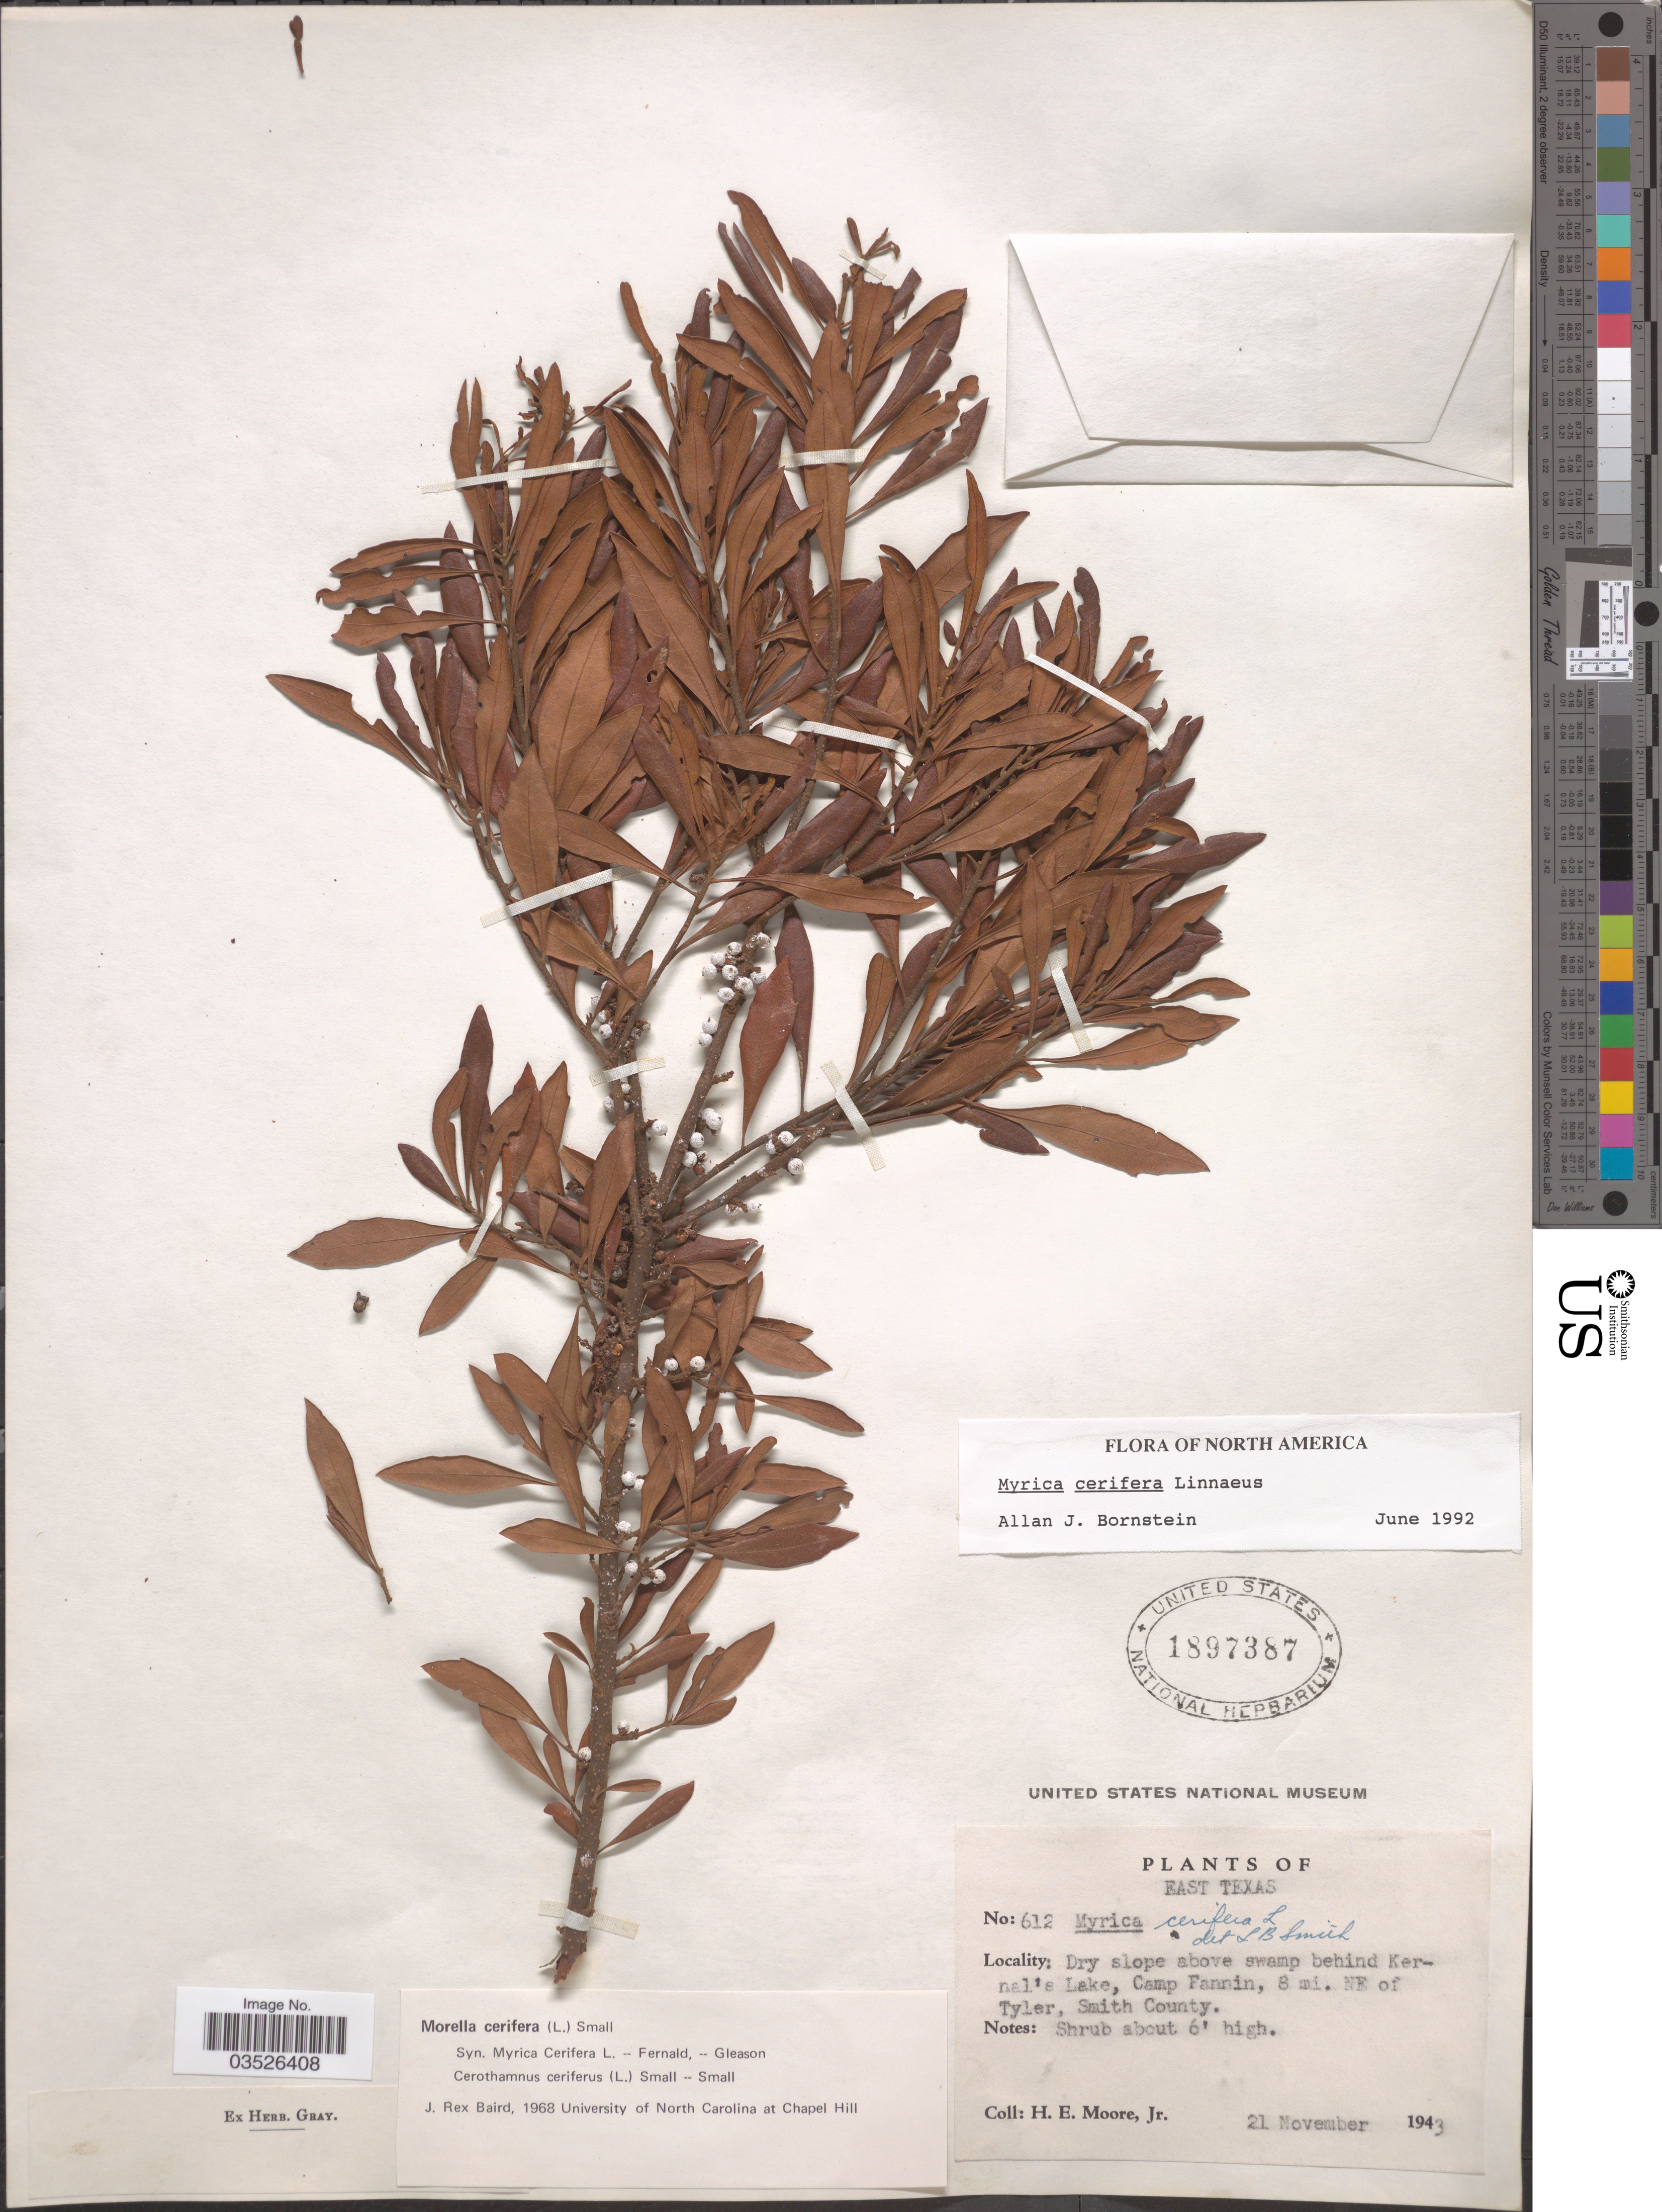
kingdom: Plantae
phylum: Tracheophyta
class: Magnoliopsida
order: Fagales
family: Myricaceae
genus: Morella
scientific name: Morella cerifera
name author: (L.) Small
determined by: Baird, James Rex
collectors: H. Moore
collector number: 612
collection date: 1943-11-21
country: United States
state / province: Texas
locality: East Texas. Dry slope above swamp behind Kernal's Lake, Camp Fannin, 8 mi. NE of Tyler, Smith County.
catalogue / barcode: US 1897387